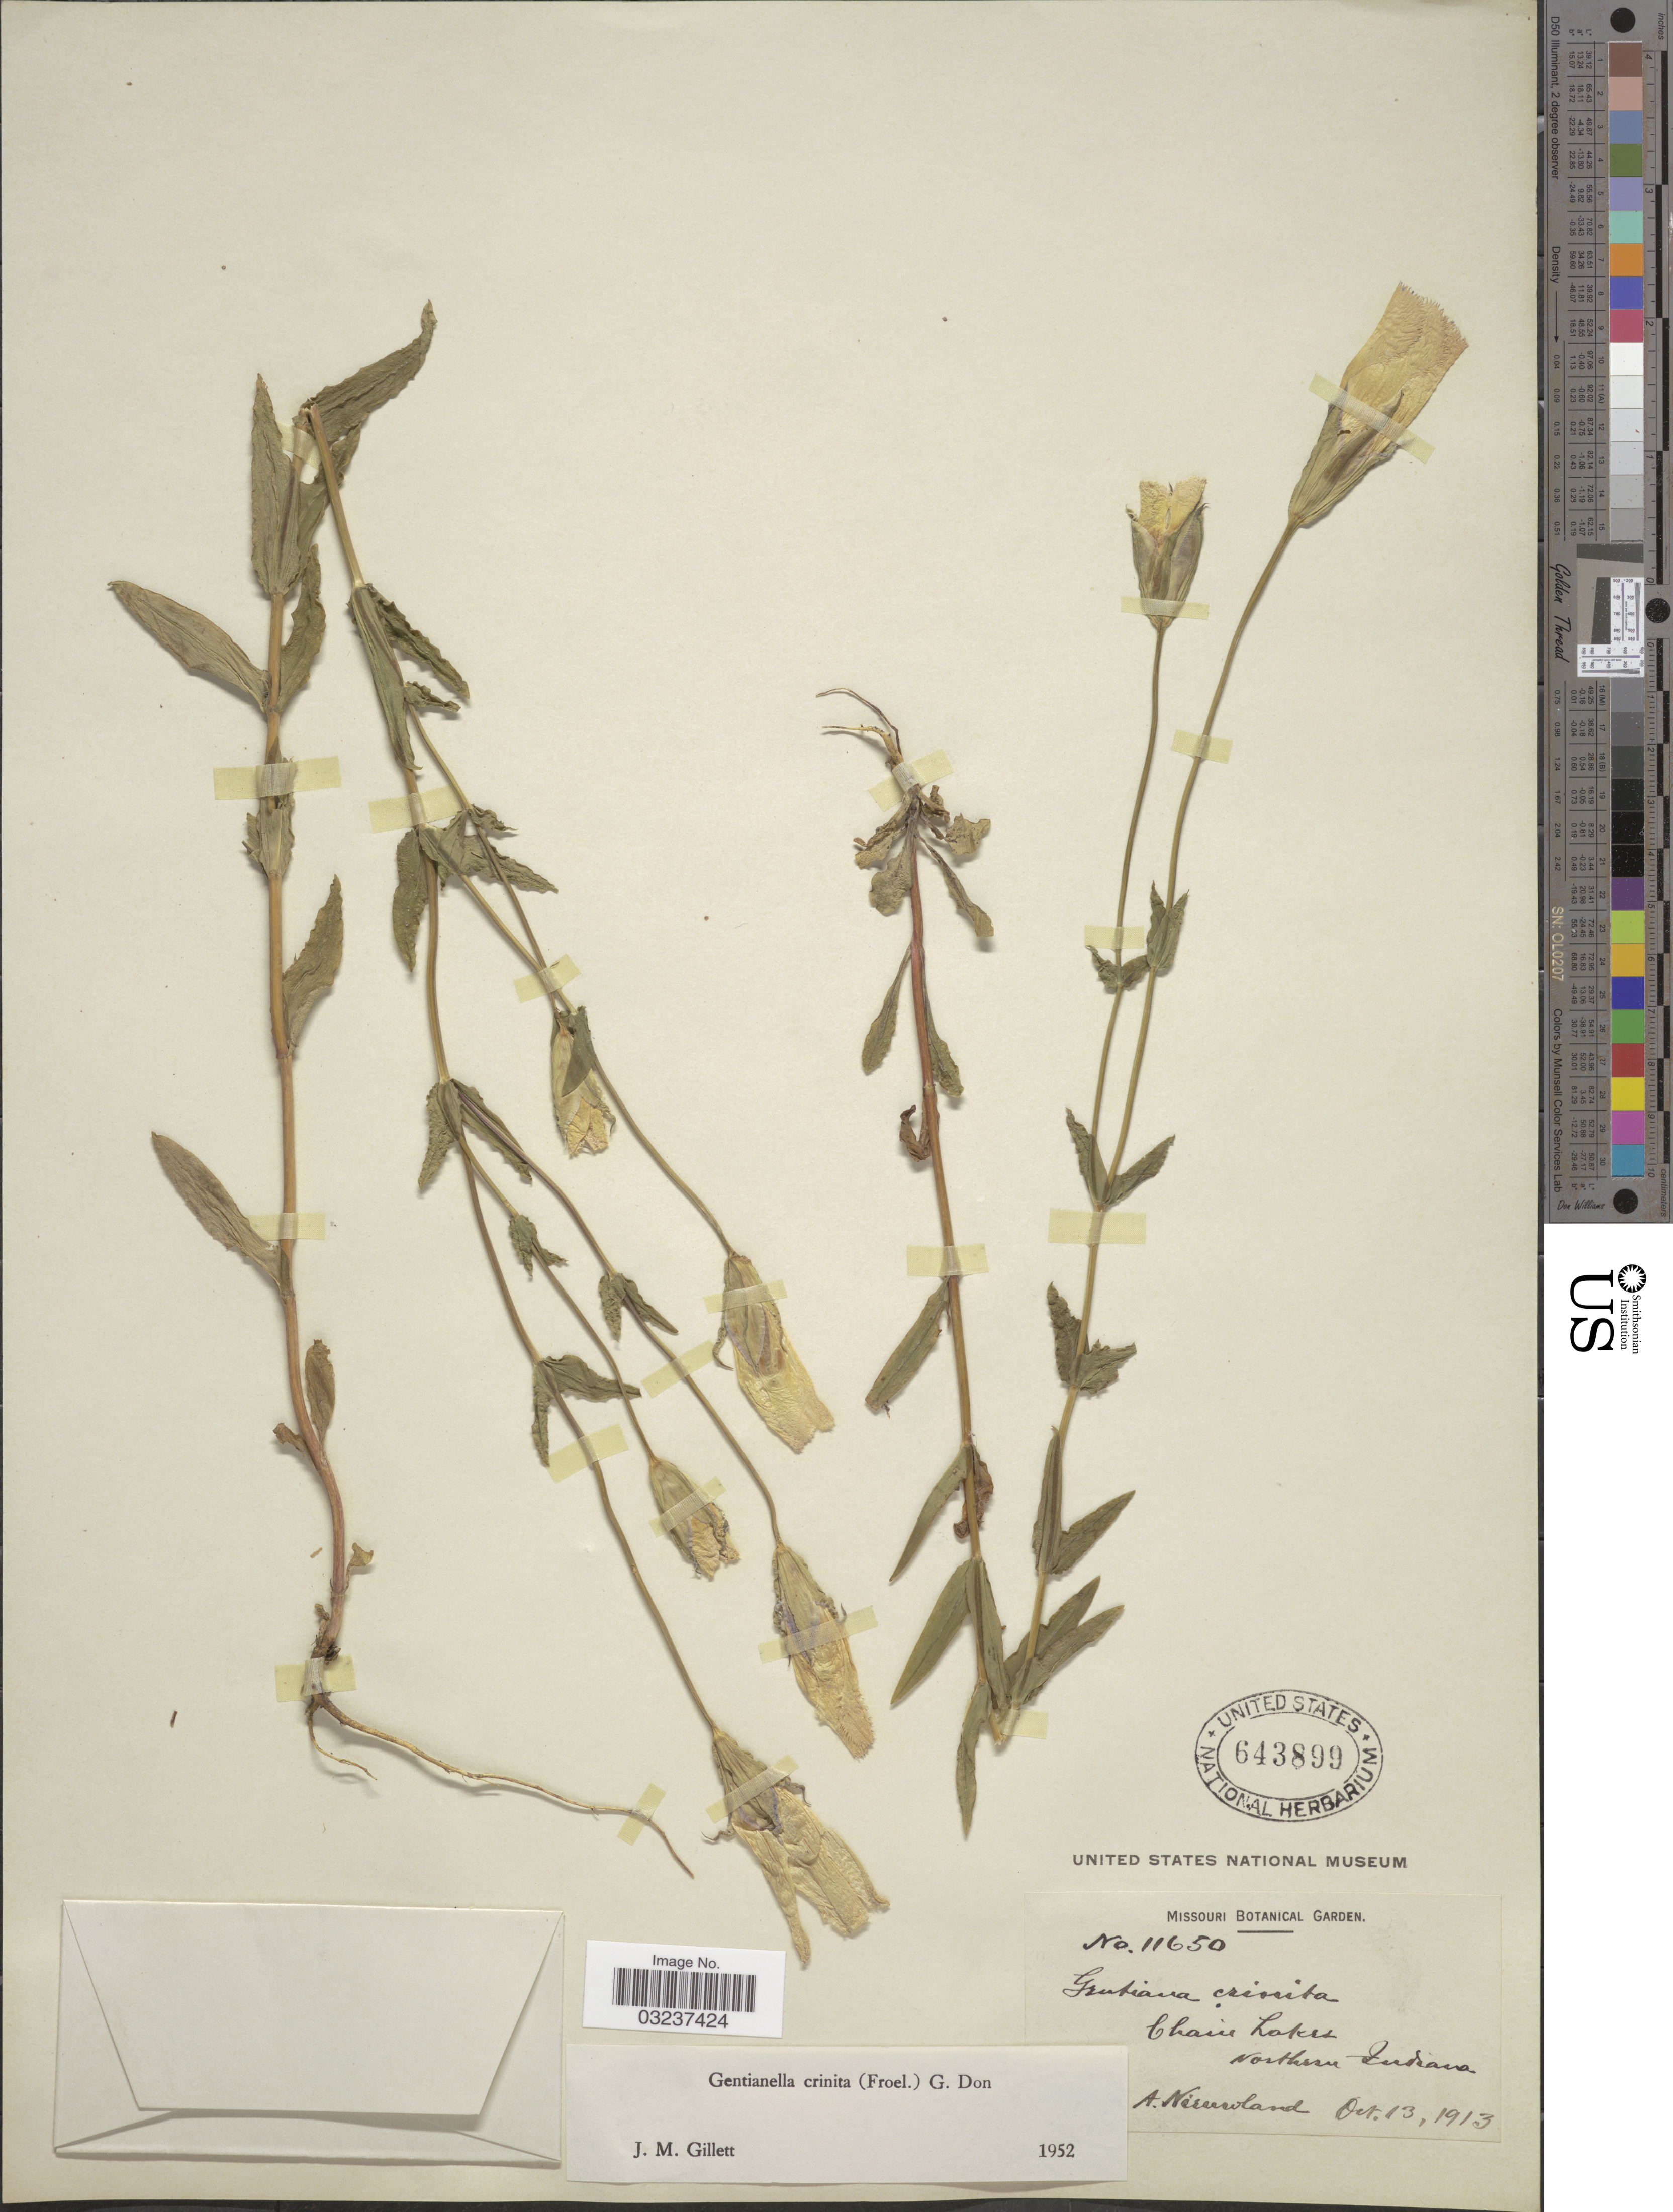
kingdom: Plantae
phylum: Tracheophyta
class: Magnoliopsida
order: Gentianales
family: Gentianaceae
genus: Gentianella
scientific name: Gentianella crinita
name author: (Froel.) G. Don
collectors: J. A. Nieuwland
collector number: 11650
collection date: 1913-10-13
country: United States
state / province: Indiana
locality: Chain Lakes. Northern Indiana.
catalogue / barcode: US 643899